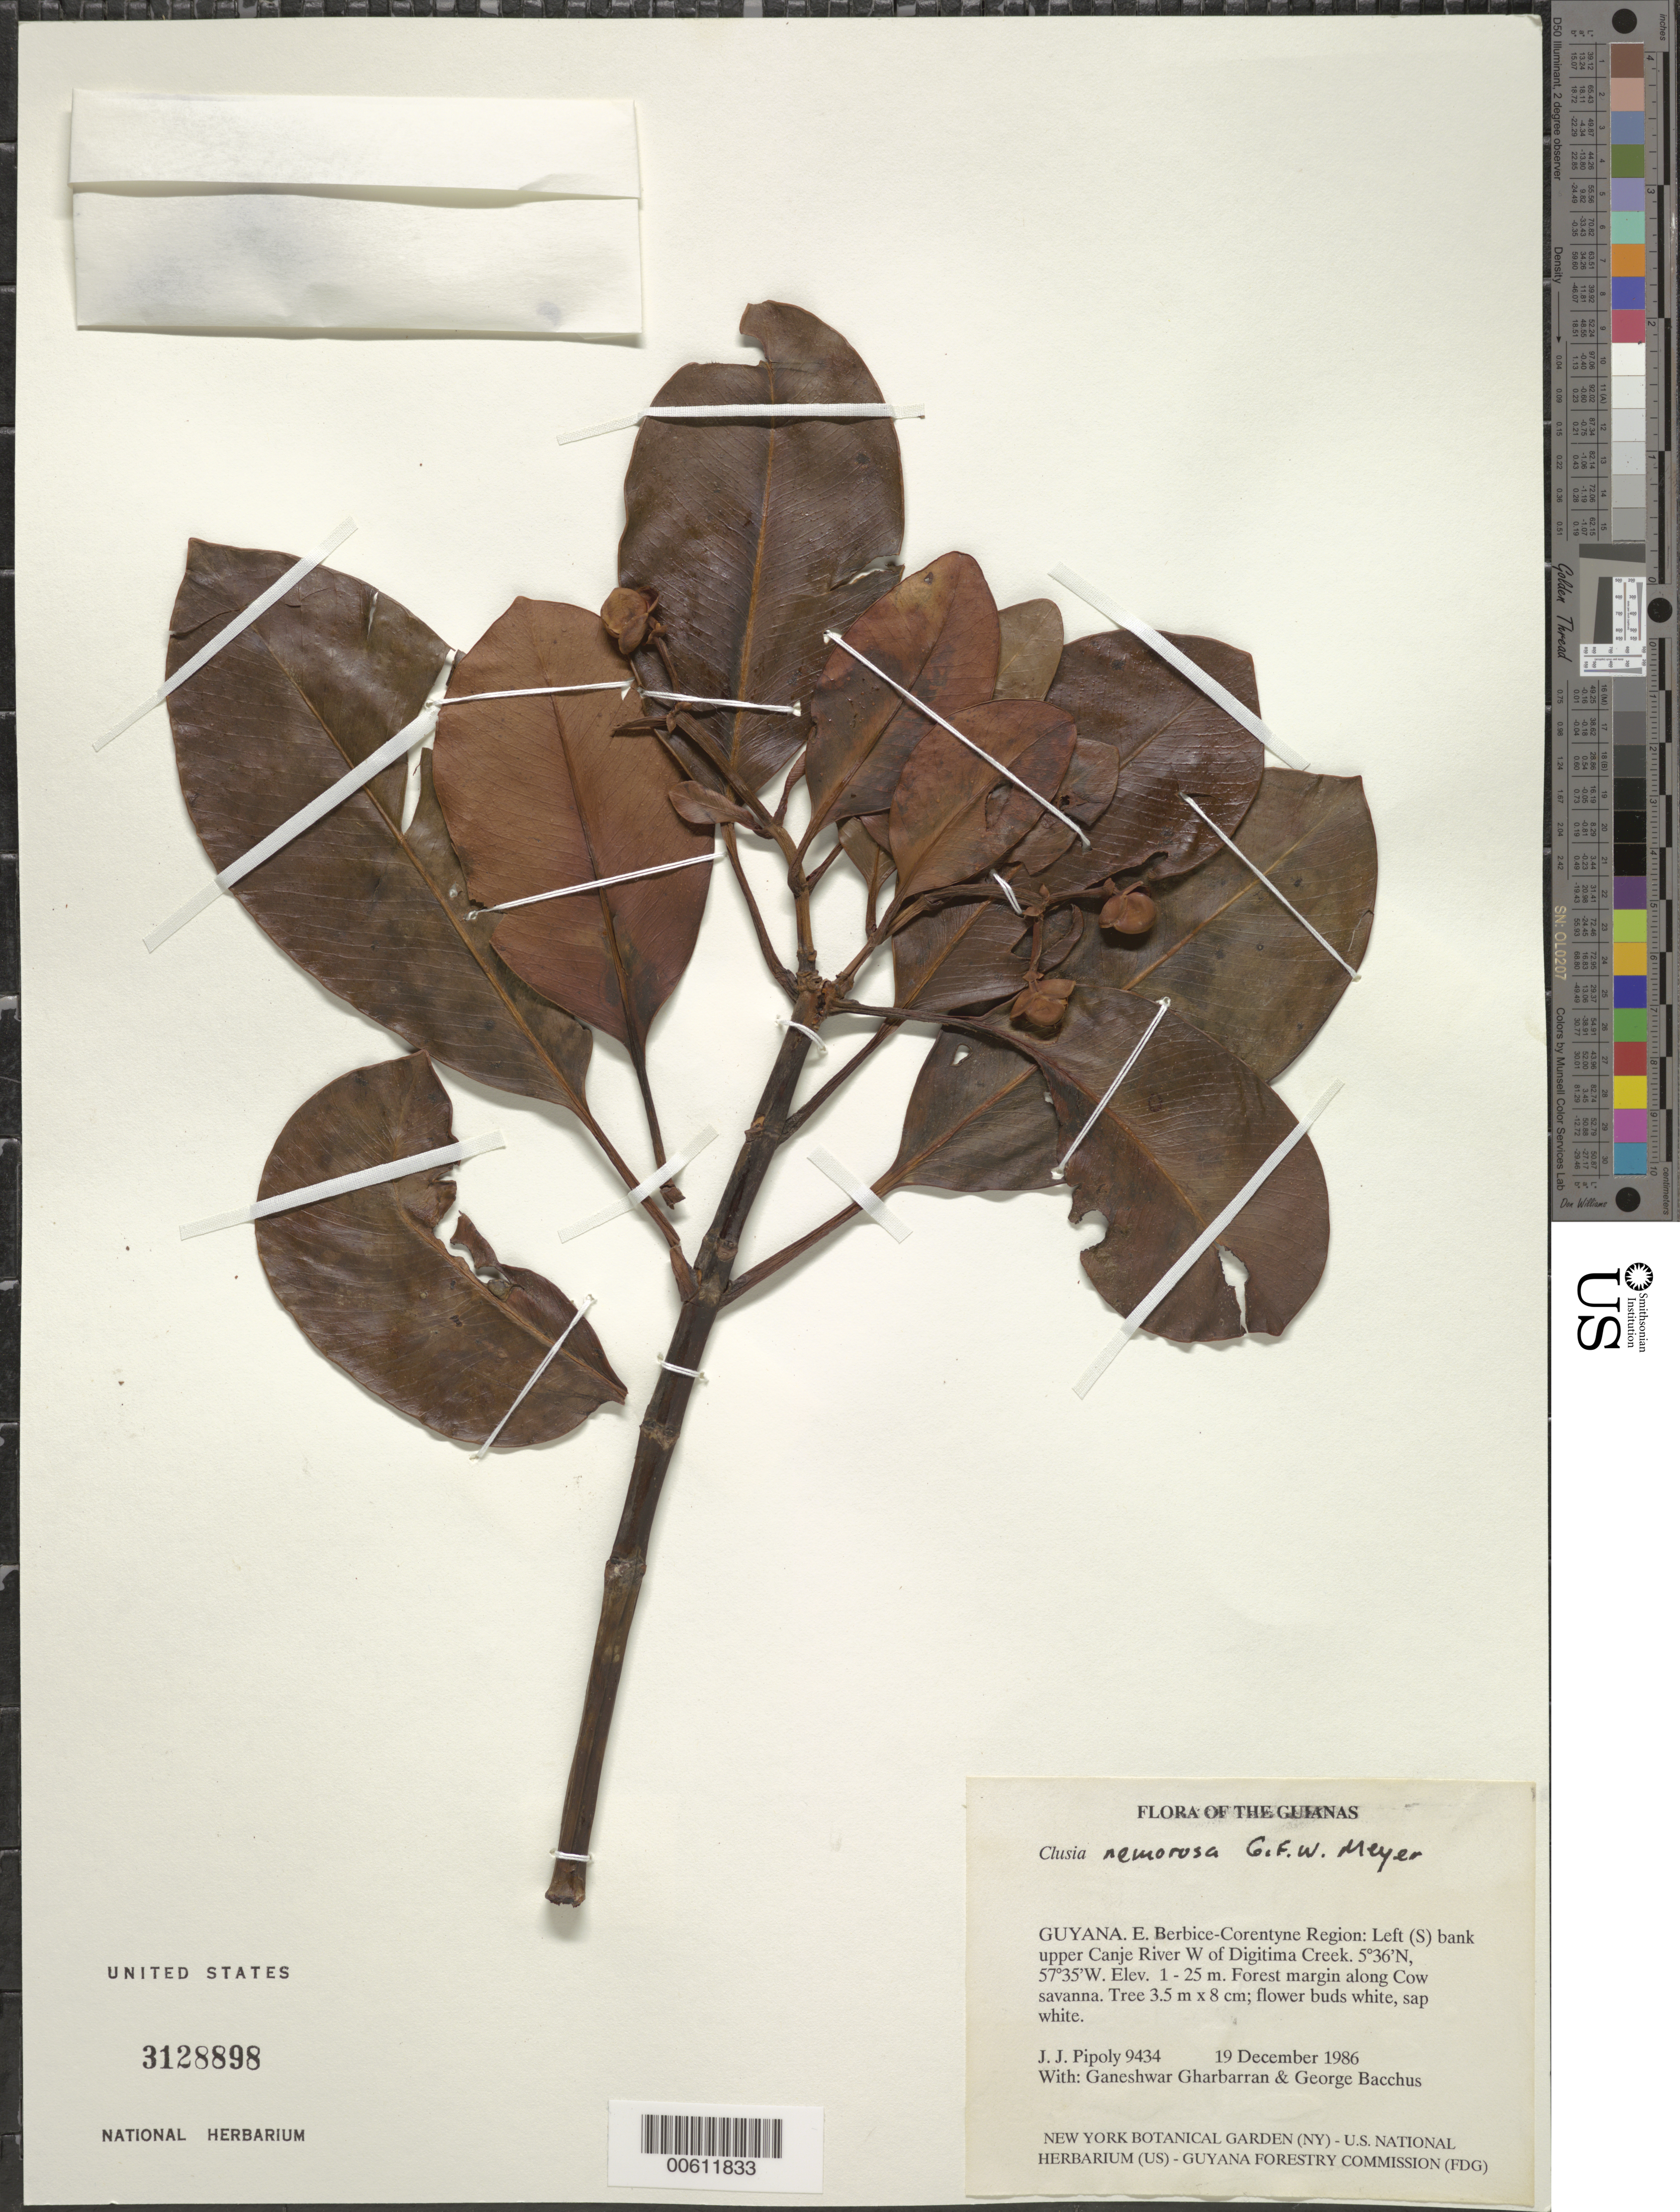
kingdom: Plantae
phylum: Tracheophyta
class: Magnoliopsida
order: Malpighiales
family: Clusiaceae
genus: Clusia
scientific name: Clusia nemorosa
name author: G. Mey.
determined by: Pipoly, J. J., III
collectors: J. J. Pipoly, G. Gharbarran & G. Bacchus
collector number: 9434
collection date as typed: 19 December 1986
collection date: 1986-12-19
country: Guyana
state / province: E. Berbice-Corentyne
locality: Left (S) bank upper Canje River W of Digitima Creek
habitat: Forest margin along Cow savanna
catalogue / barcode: US 3128898